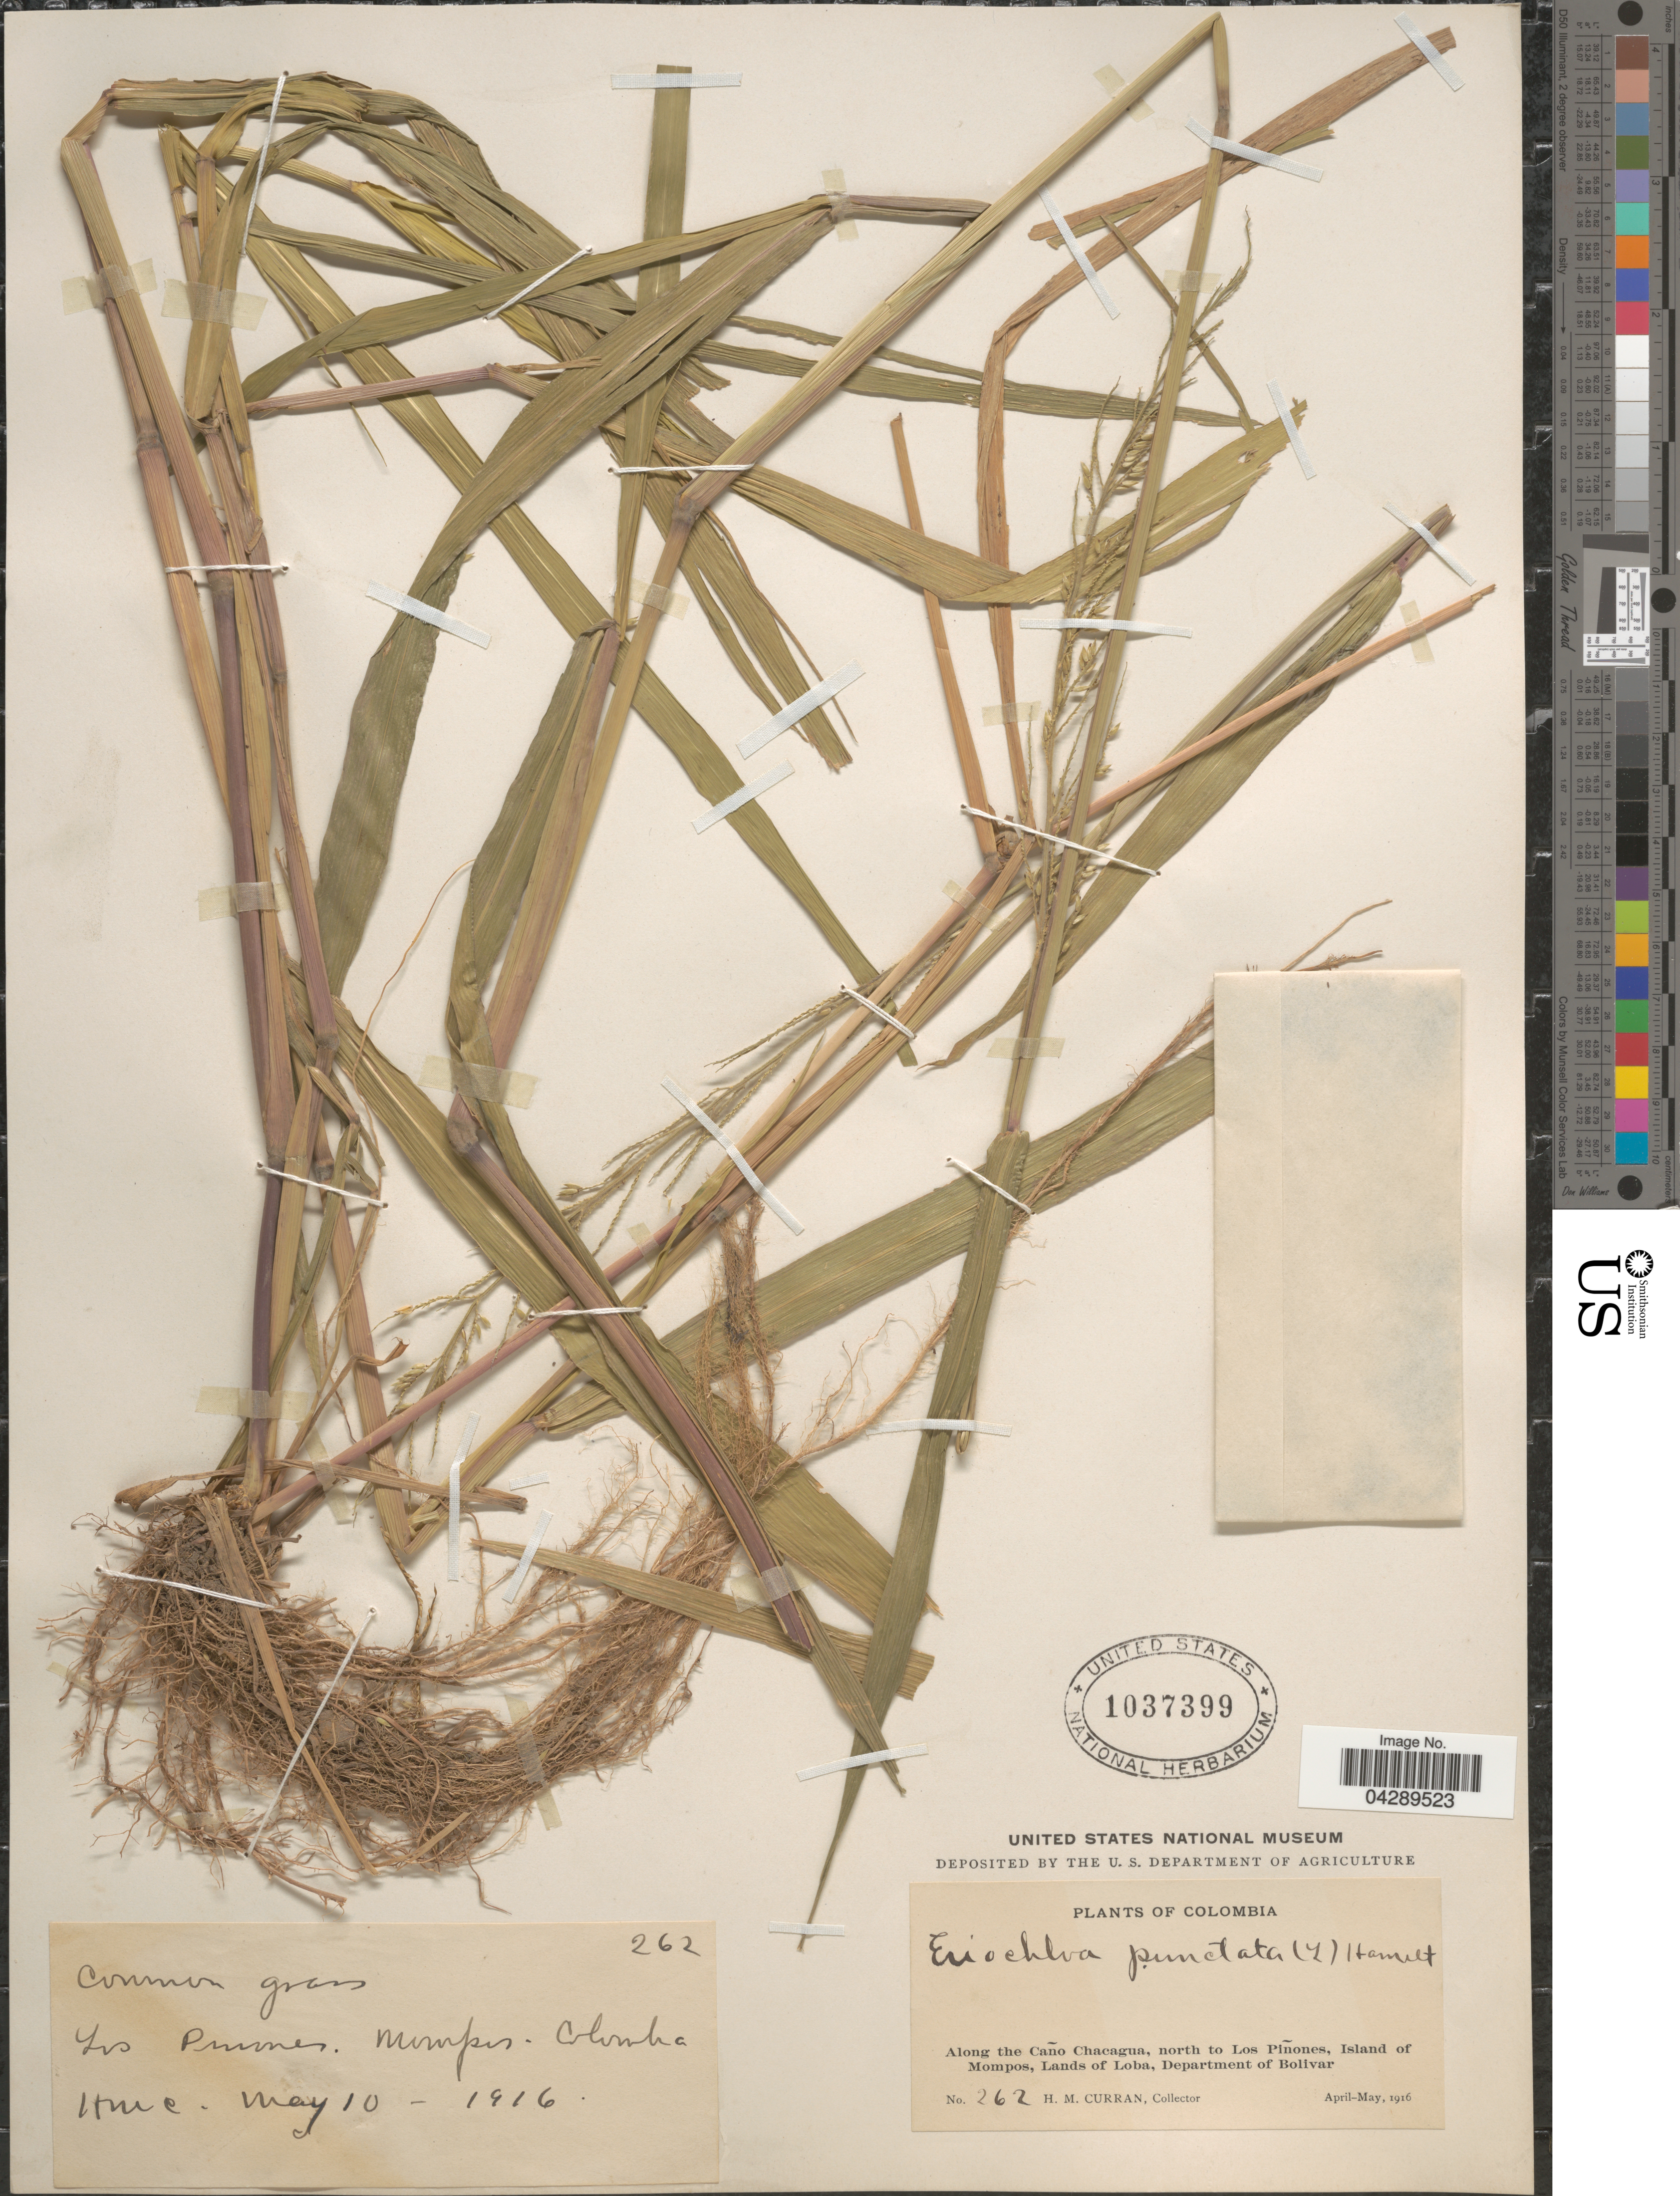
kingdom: Plantae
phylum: Tracheophyta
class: Liliopsida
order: Poales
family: Poaceae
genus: Eriochloa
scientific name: Eriochloa punctata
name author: (L.) Desv. ex Ham.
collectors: H. M. Curran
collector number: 262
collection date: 1916-05-10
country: Colombia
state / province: Bolívar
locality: Along the Caño Chacagua, north to Los Piñones, Island of Mompos, Lands of Loba, Department of Bolivar.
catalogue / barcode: US 1037399